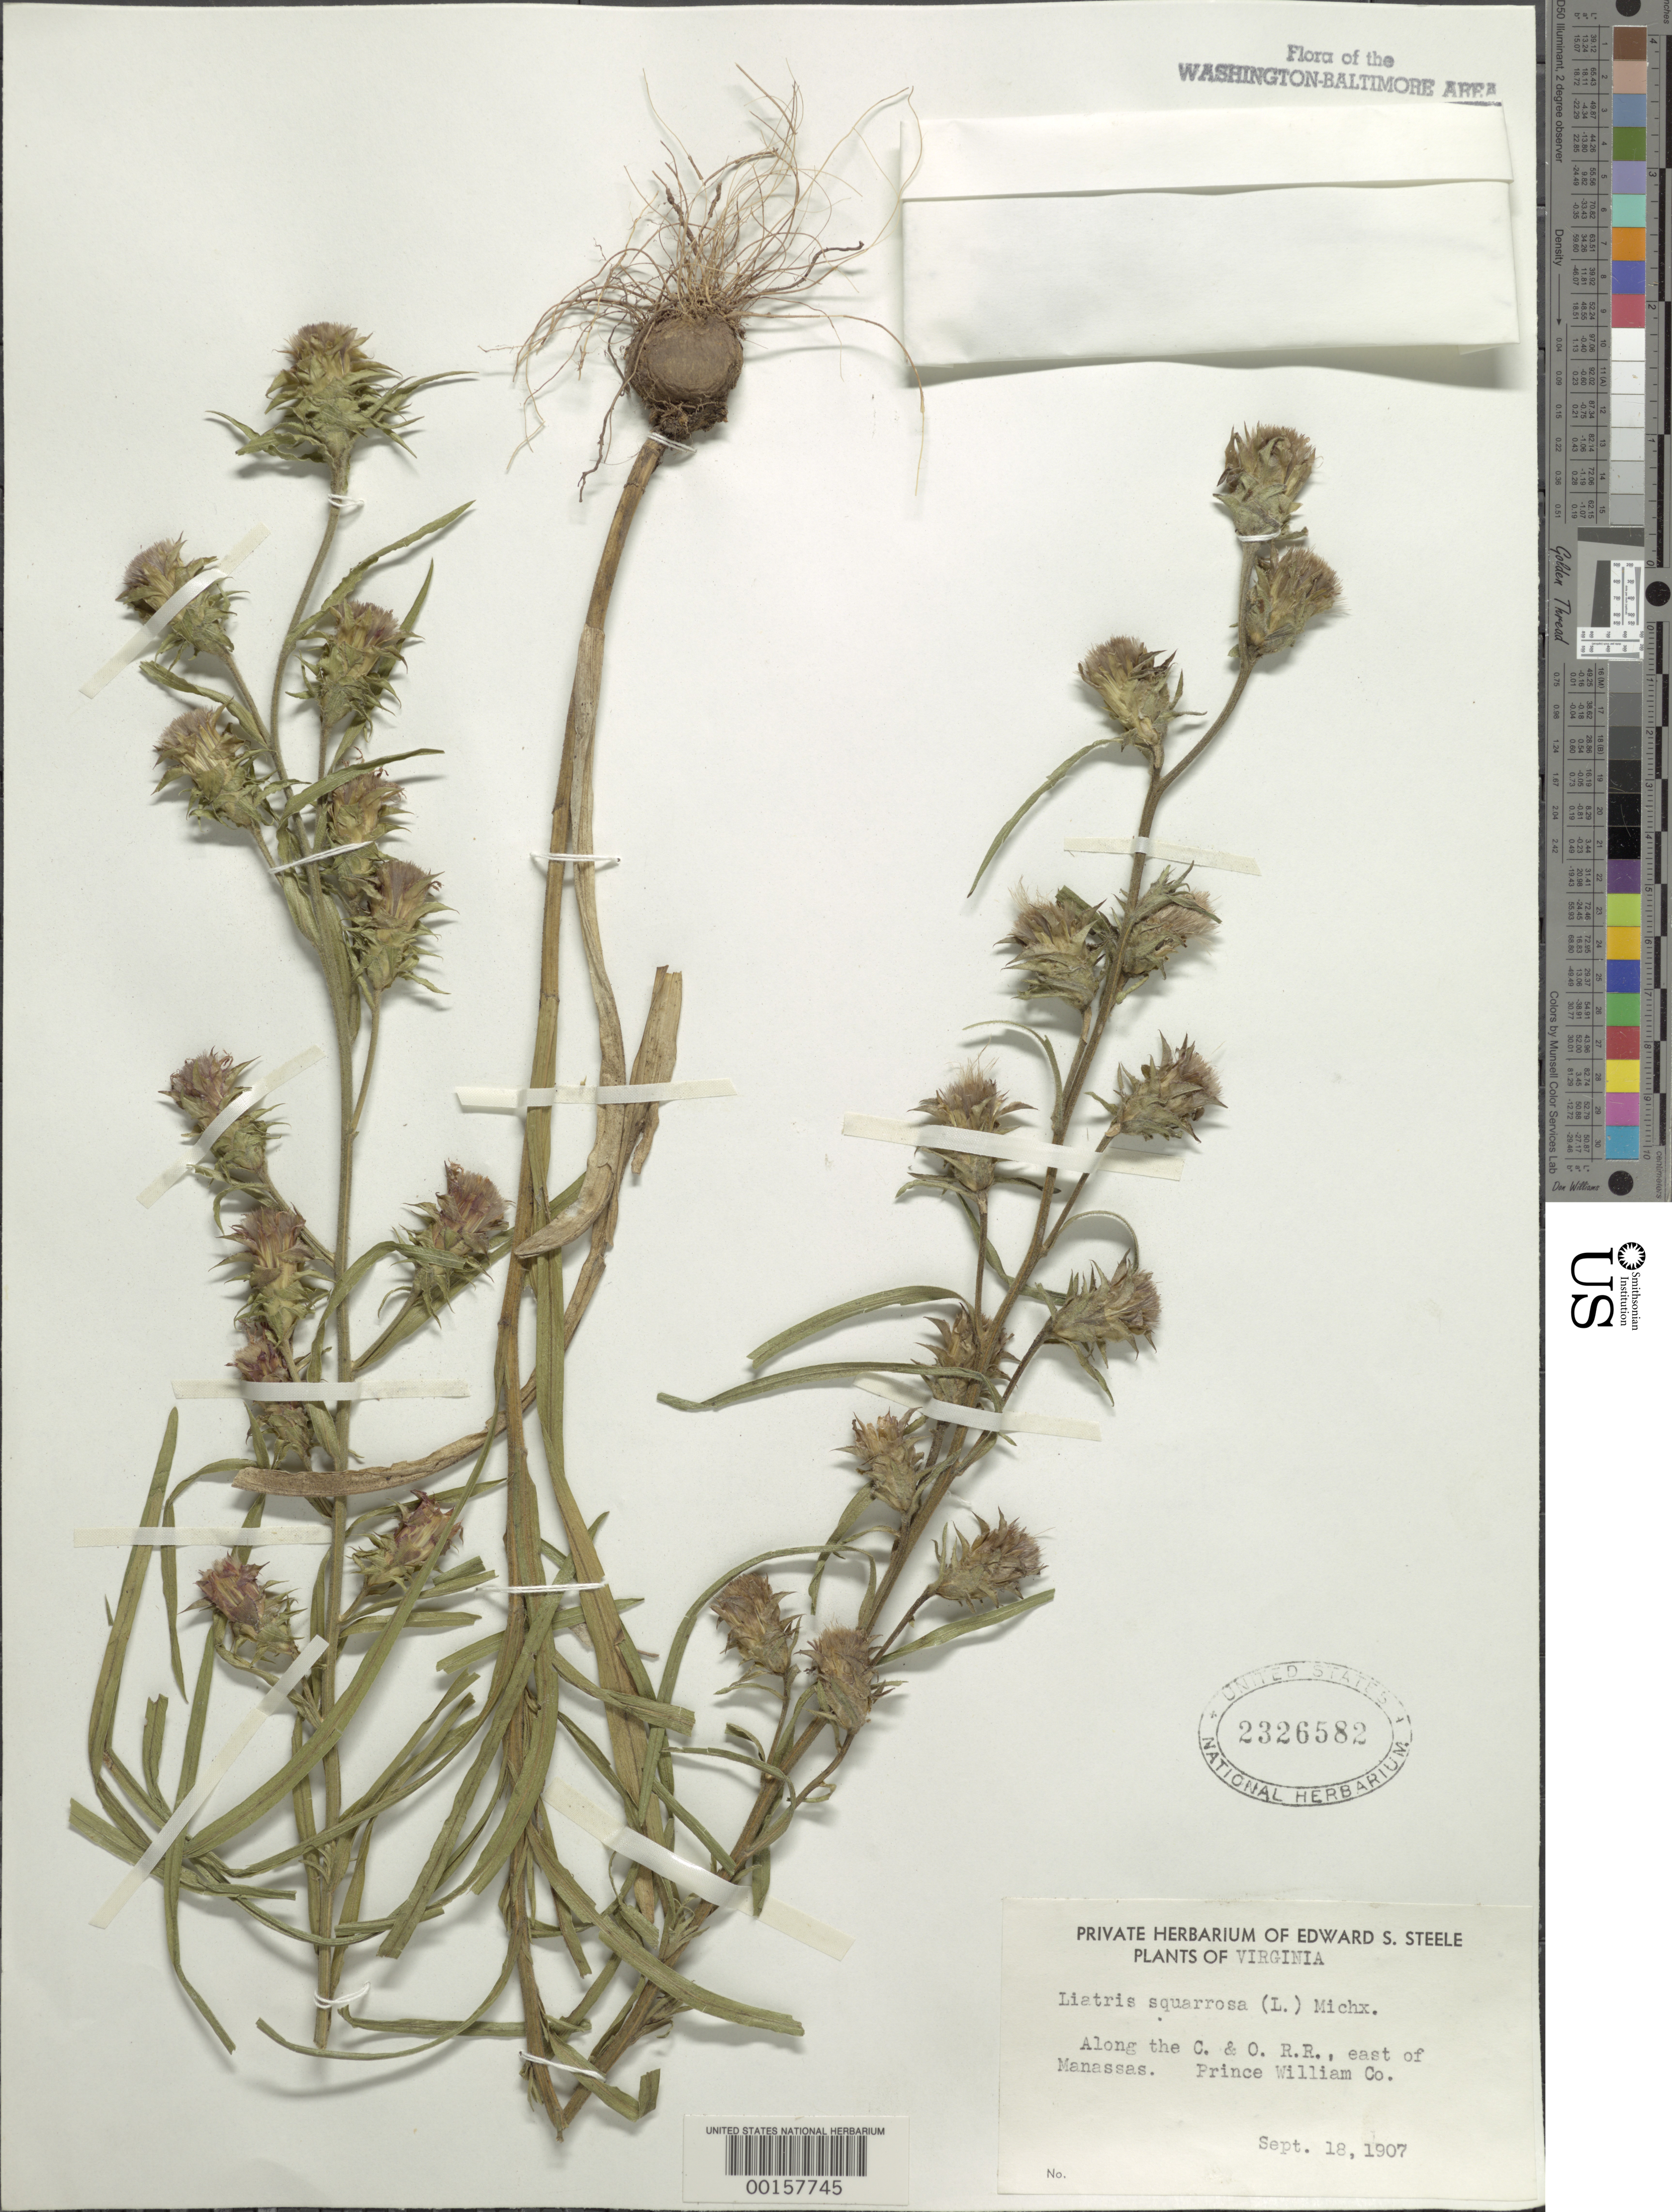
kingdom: Plantae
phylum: Tracheophyta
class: Magnoliopsida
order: Asterales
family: Asteraceae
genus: Liatris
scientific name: Liatris squarrosa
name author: (L.) Michx.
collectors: E. Steele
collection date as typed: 18 Sep 1907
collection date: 1907-09-18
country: United States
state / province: Virginia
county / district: Prince William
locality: East of Manassas along C. & O. Railroad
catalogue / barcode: US 2326582